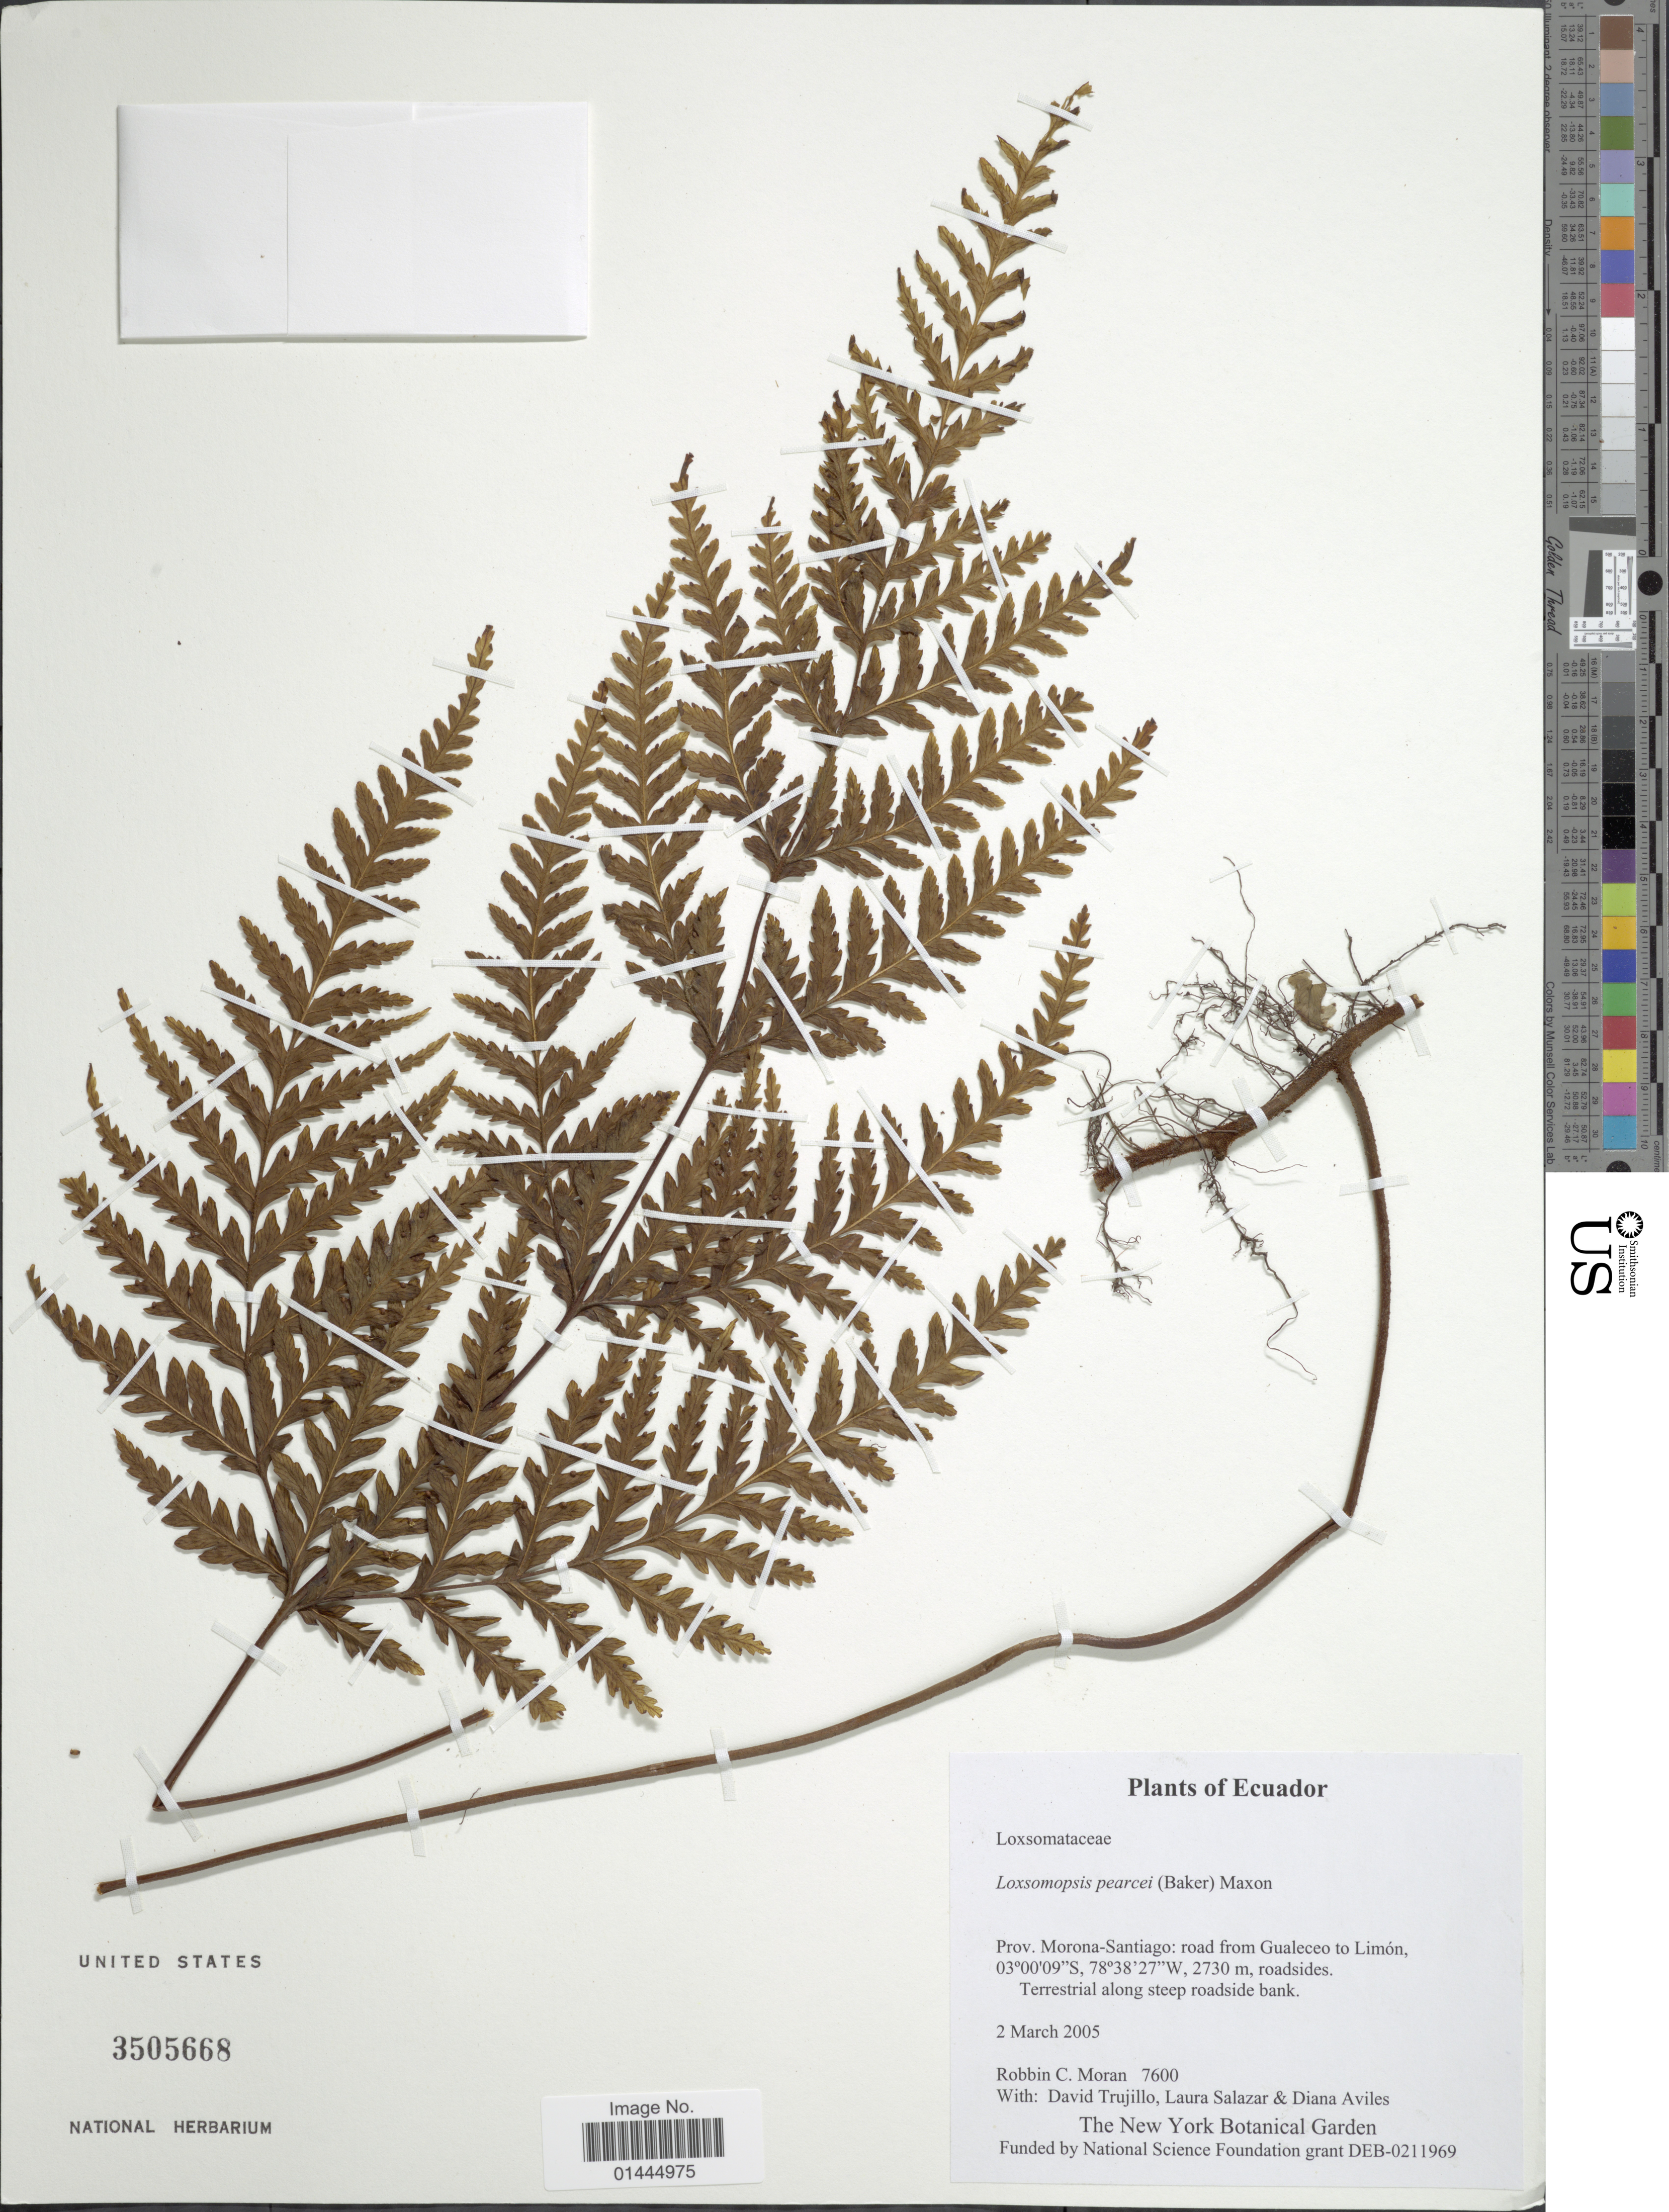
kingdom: Plantae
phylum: Tracheophyta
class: Polypodiopsida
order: Cyatheales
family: Loxsomataceae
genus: Loxsomopsis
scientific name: Loxsomopsis pearcei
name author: (Baker) Maxon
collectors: R. C. Moran, D. Trujillo, L. Salazar & D. Aviles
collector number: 7600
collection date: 2005-03-02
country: Ecuador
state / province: Morona-Santiago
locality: Road from Gualeceo to Limon, roadsides, terrestrial along steep roadside bank.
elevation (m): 2730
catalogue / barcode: US 3505668